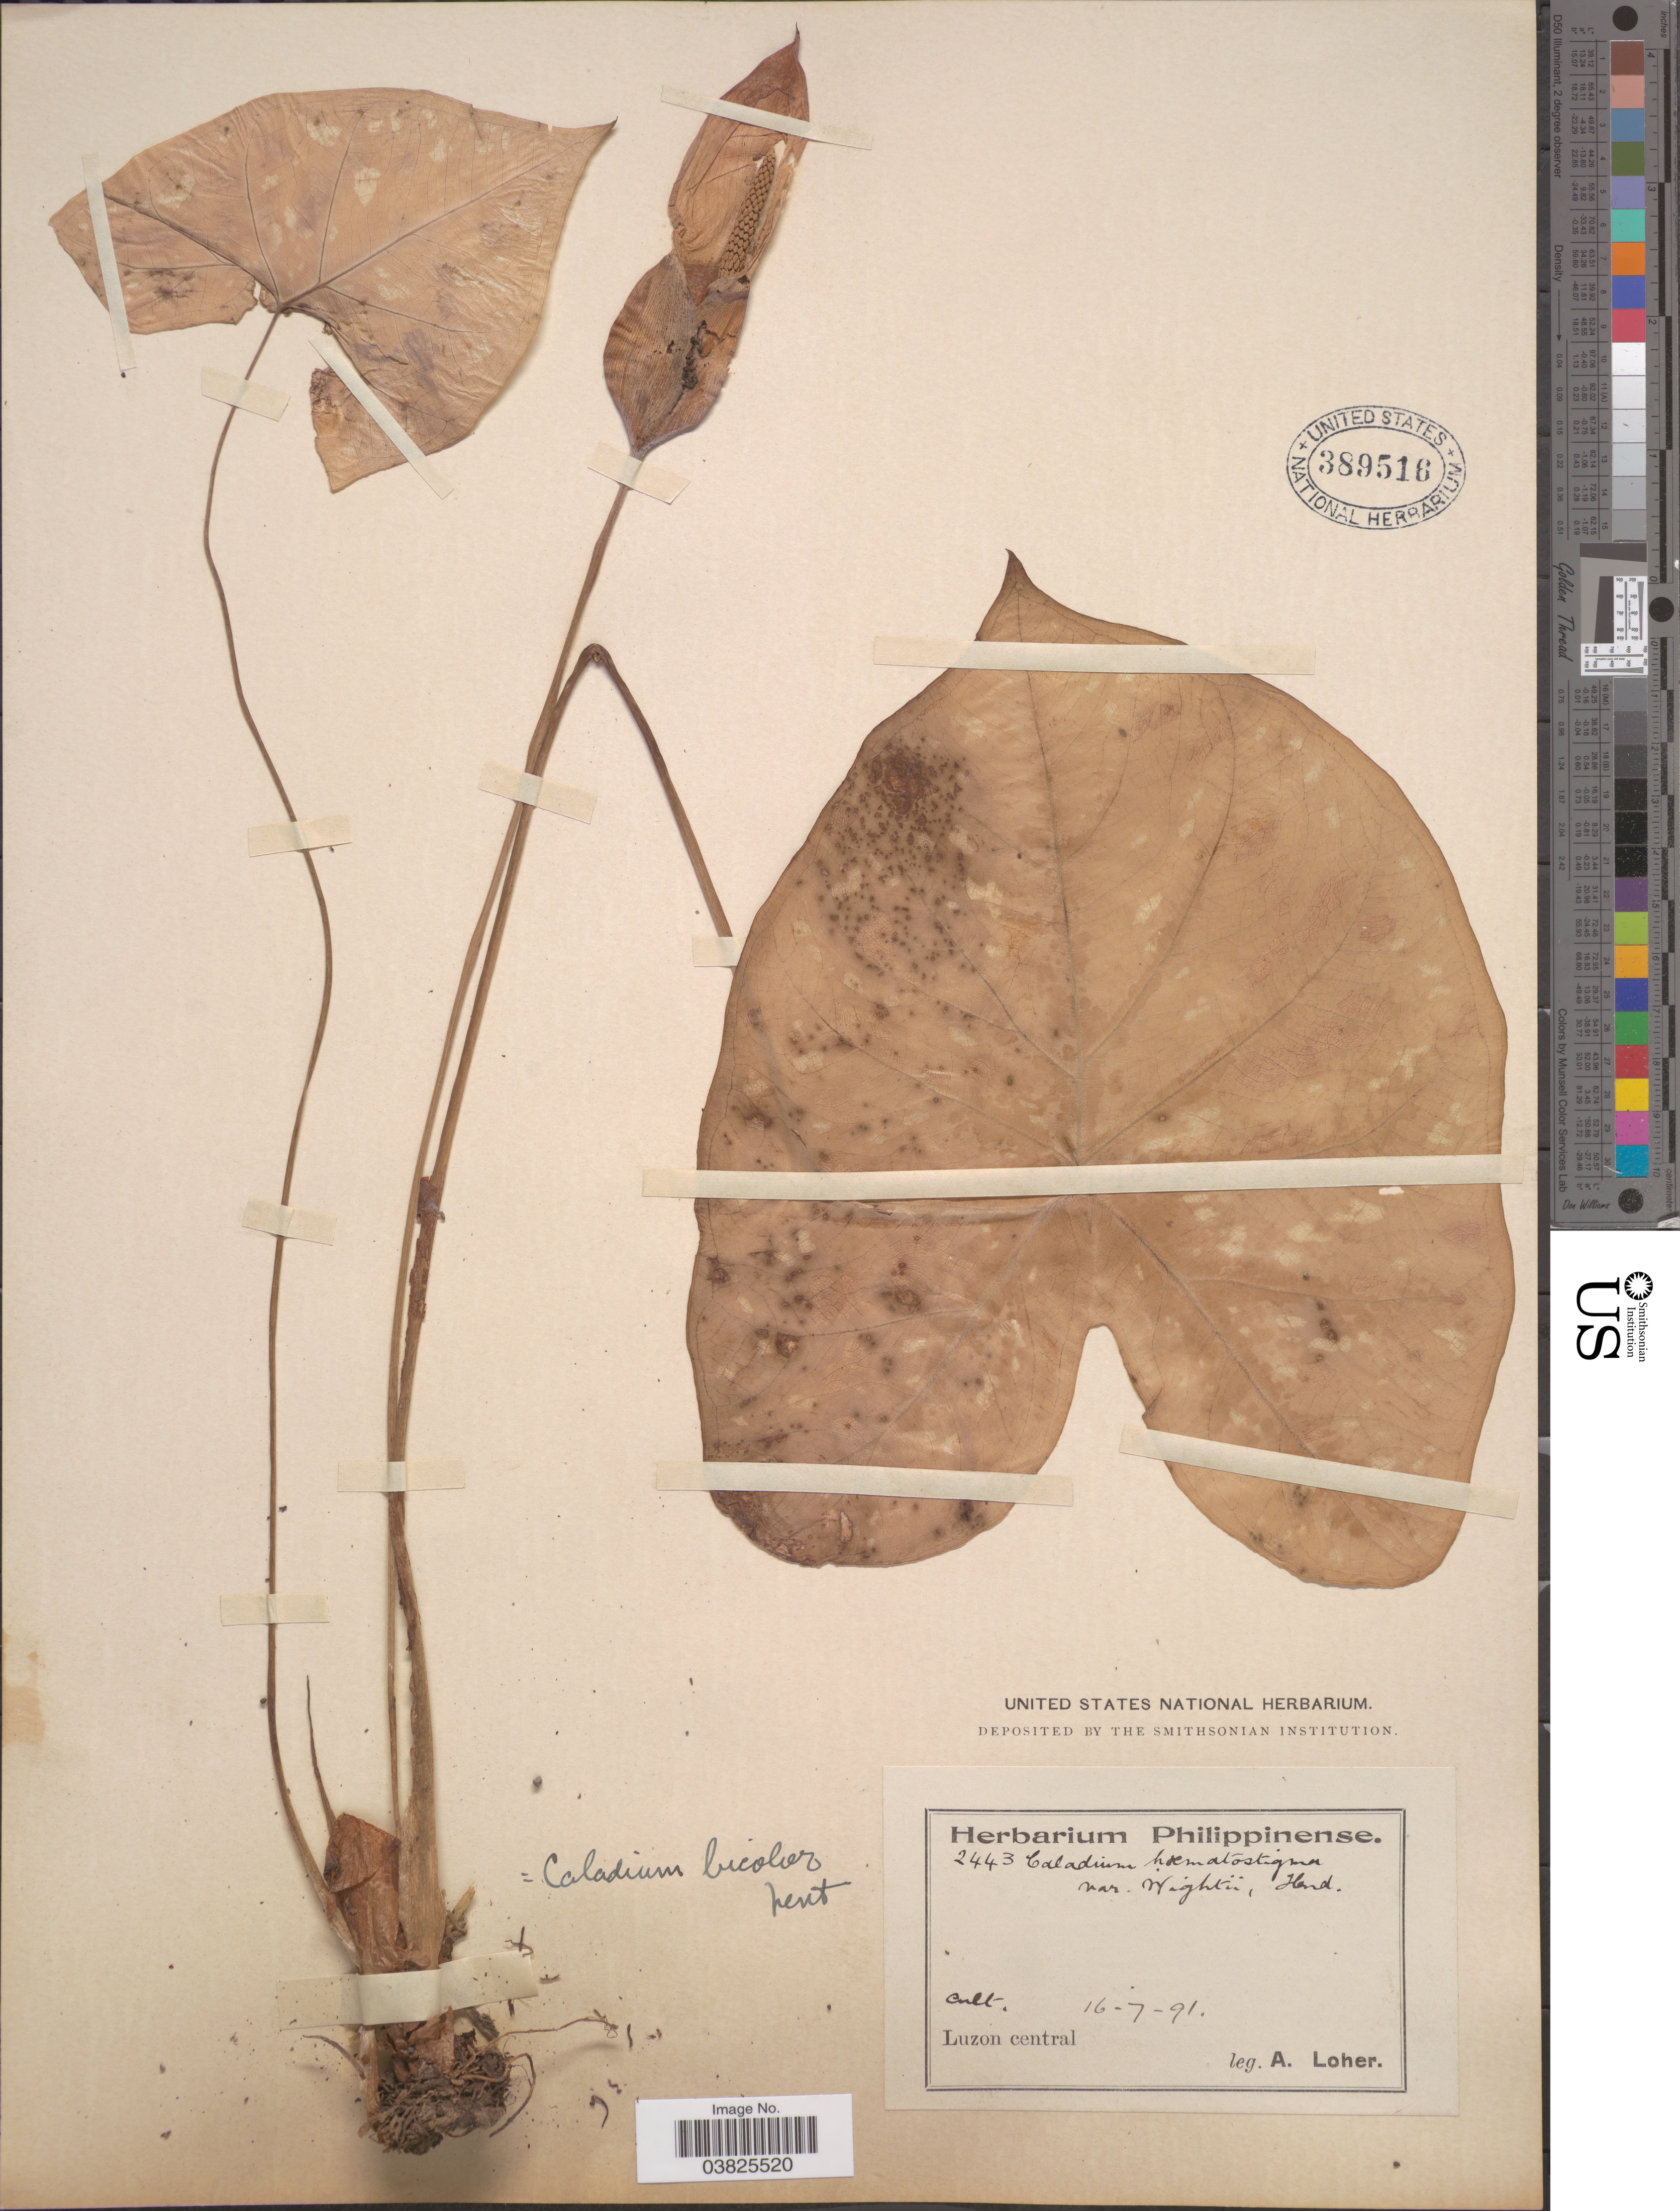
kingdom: Plantae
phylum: Tracheophyta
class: Liliopsida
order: Alismatales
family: Araceae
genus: Caladium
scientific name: Caladium bicolor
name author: (Aiton) Vent.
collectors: A. Loher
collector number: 2443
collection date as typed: Transcribed d/m/y: 16/7/91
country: Philippines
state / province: Central Luzon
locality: Luzon central.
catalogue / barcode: US 389516